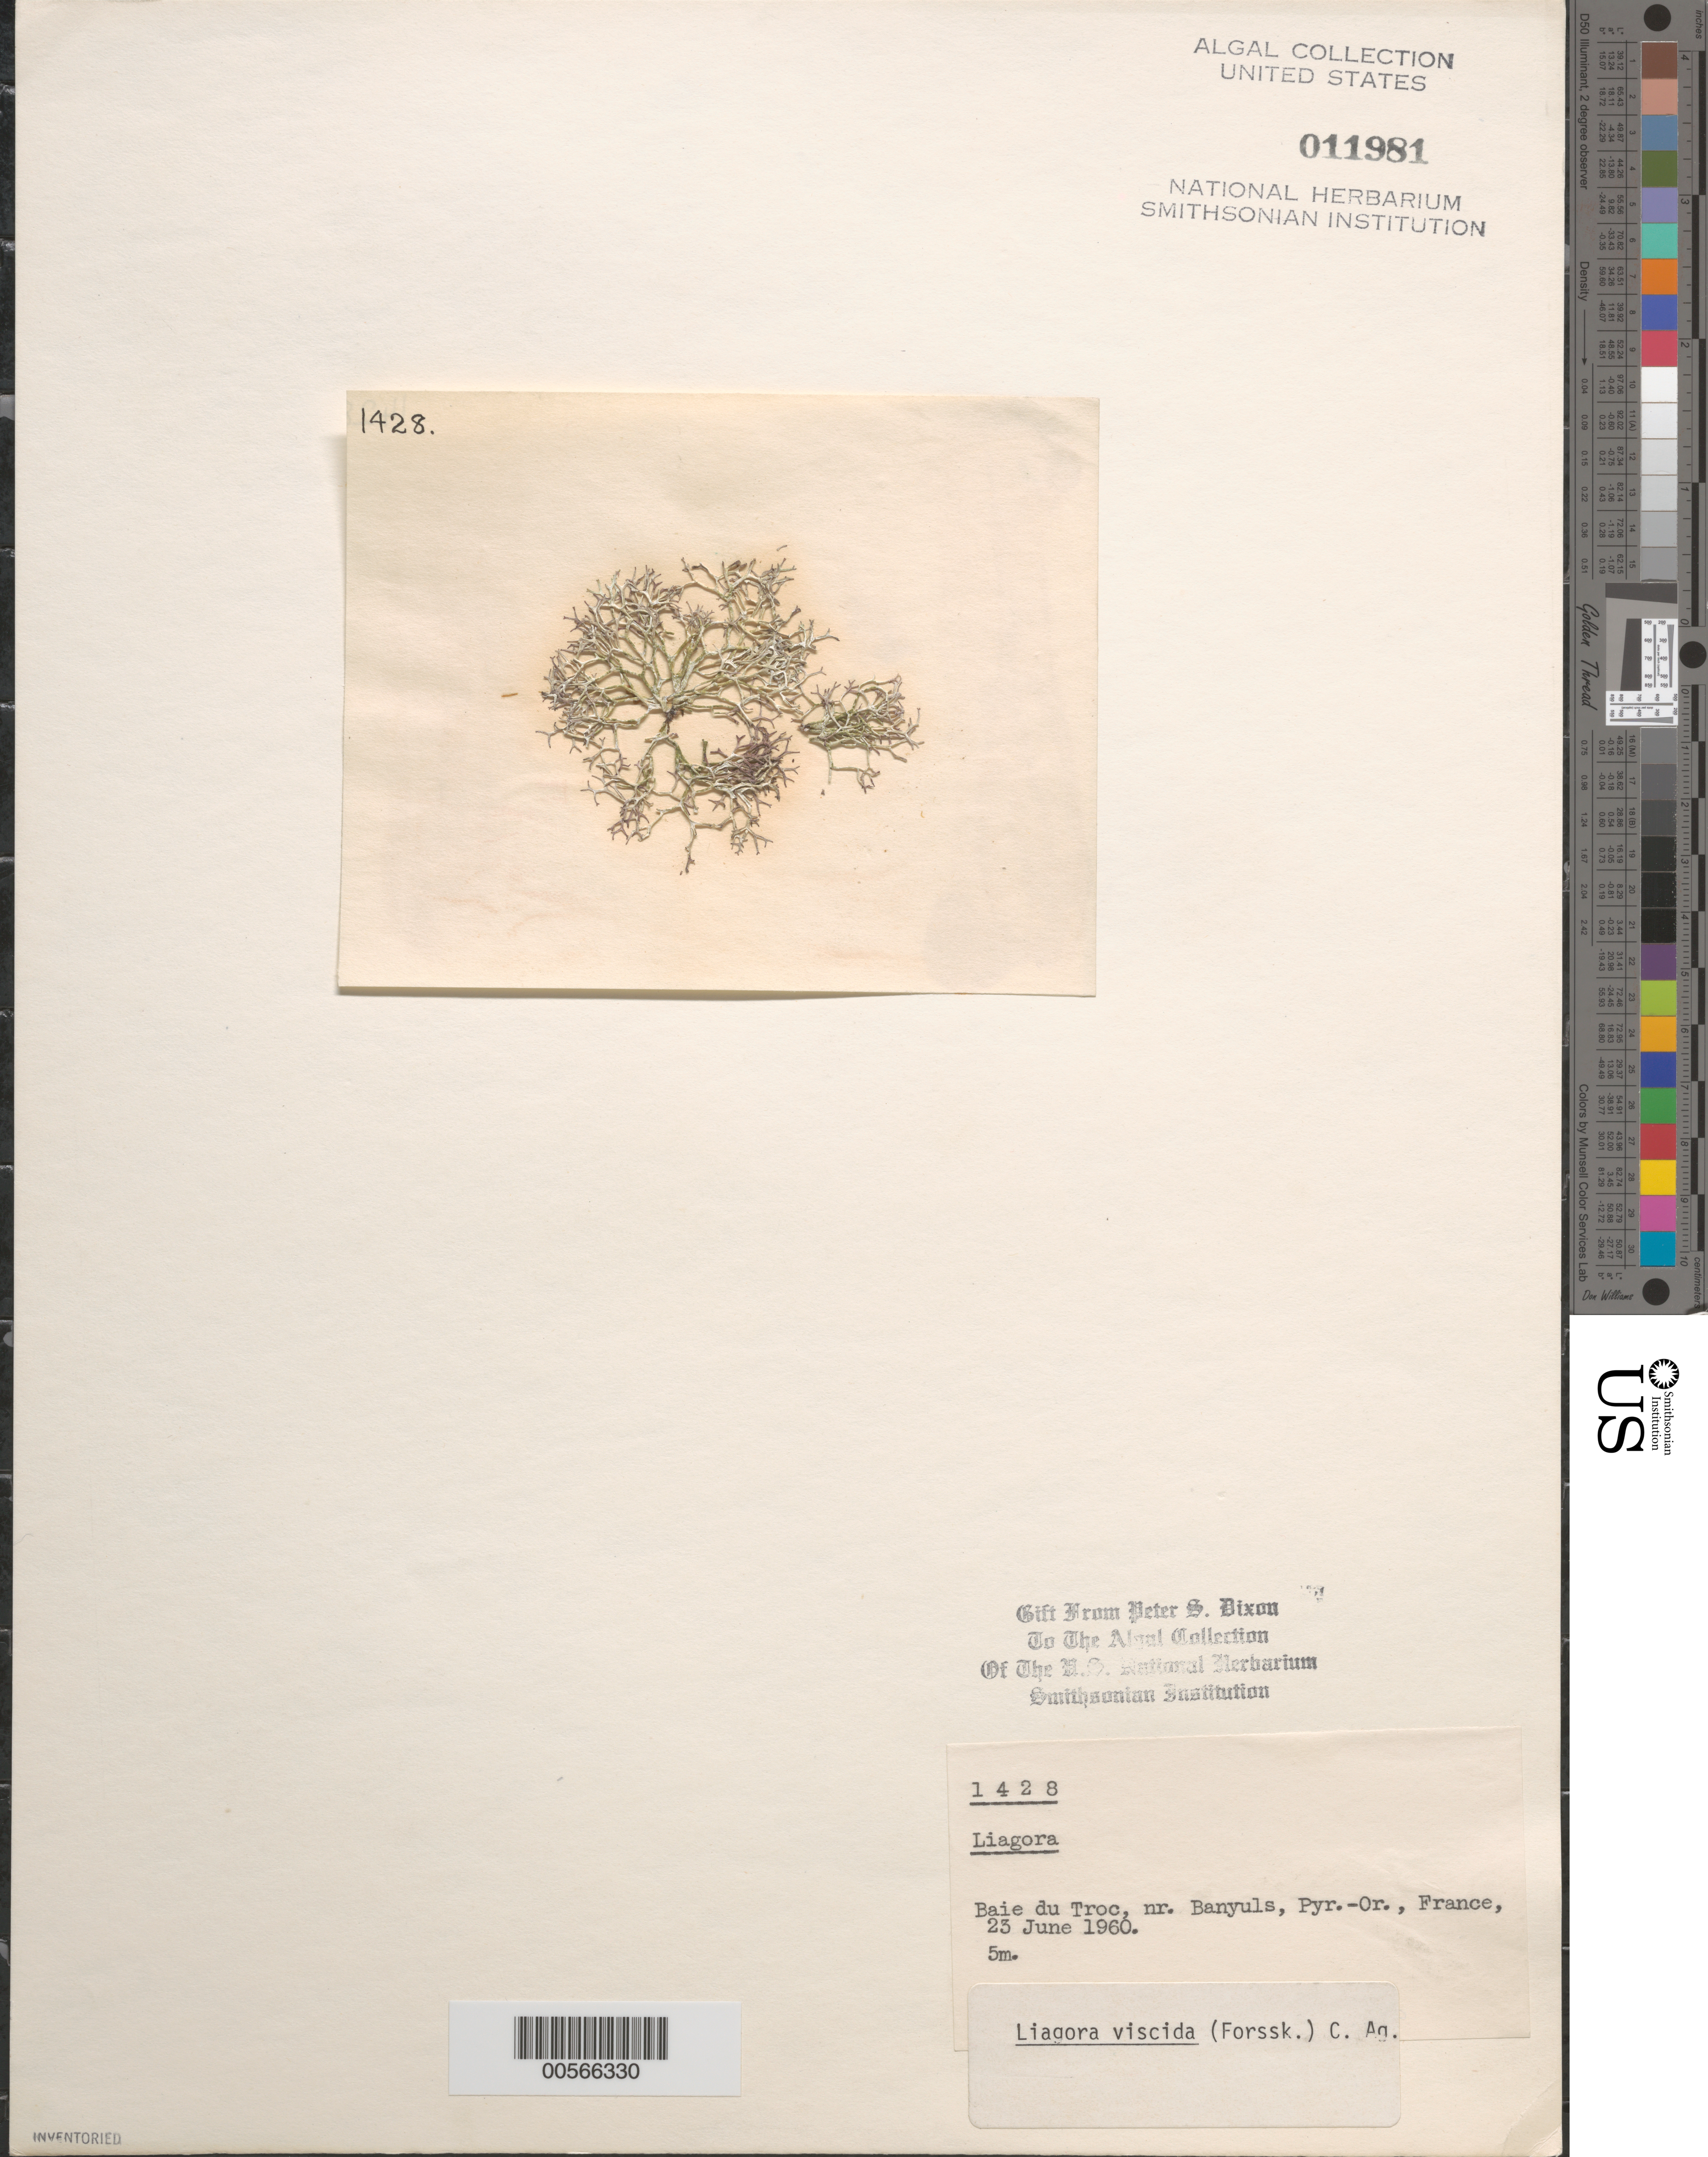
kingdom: Plantae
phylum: Rhodophyta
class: Florideophyceae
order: Nemaliales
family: Liagoraceae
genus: Liagora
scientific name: Liagora viscida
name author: (Forssk.) C. Agardh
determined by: Dixon, P. S.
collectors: P. S. Dixon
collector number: PSD 1428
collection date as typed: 23 Jun 1960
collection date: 1960-06-23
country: France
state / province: Occitanie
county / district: Pyrénées-Orientales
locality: Baie du Troc, near Banyuls-sur-Mer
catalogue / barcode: US 11981